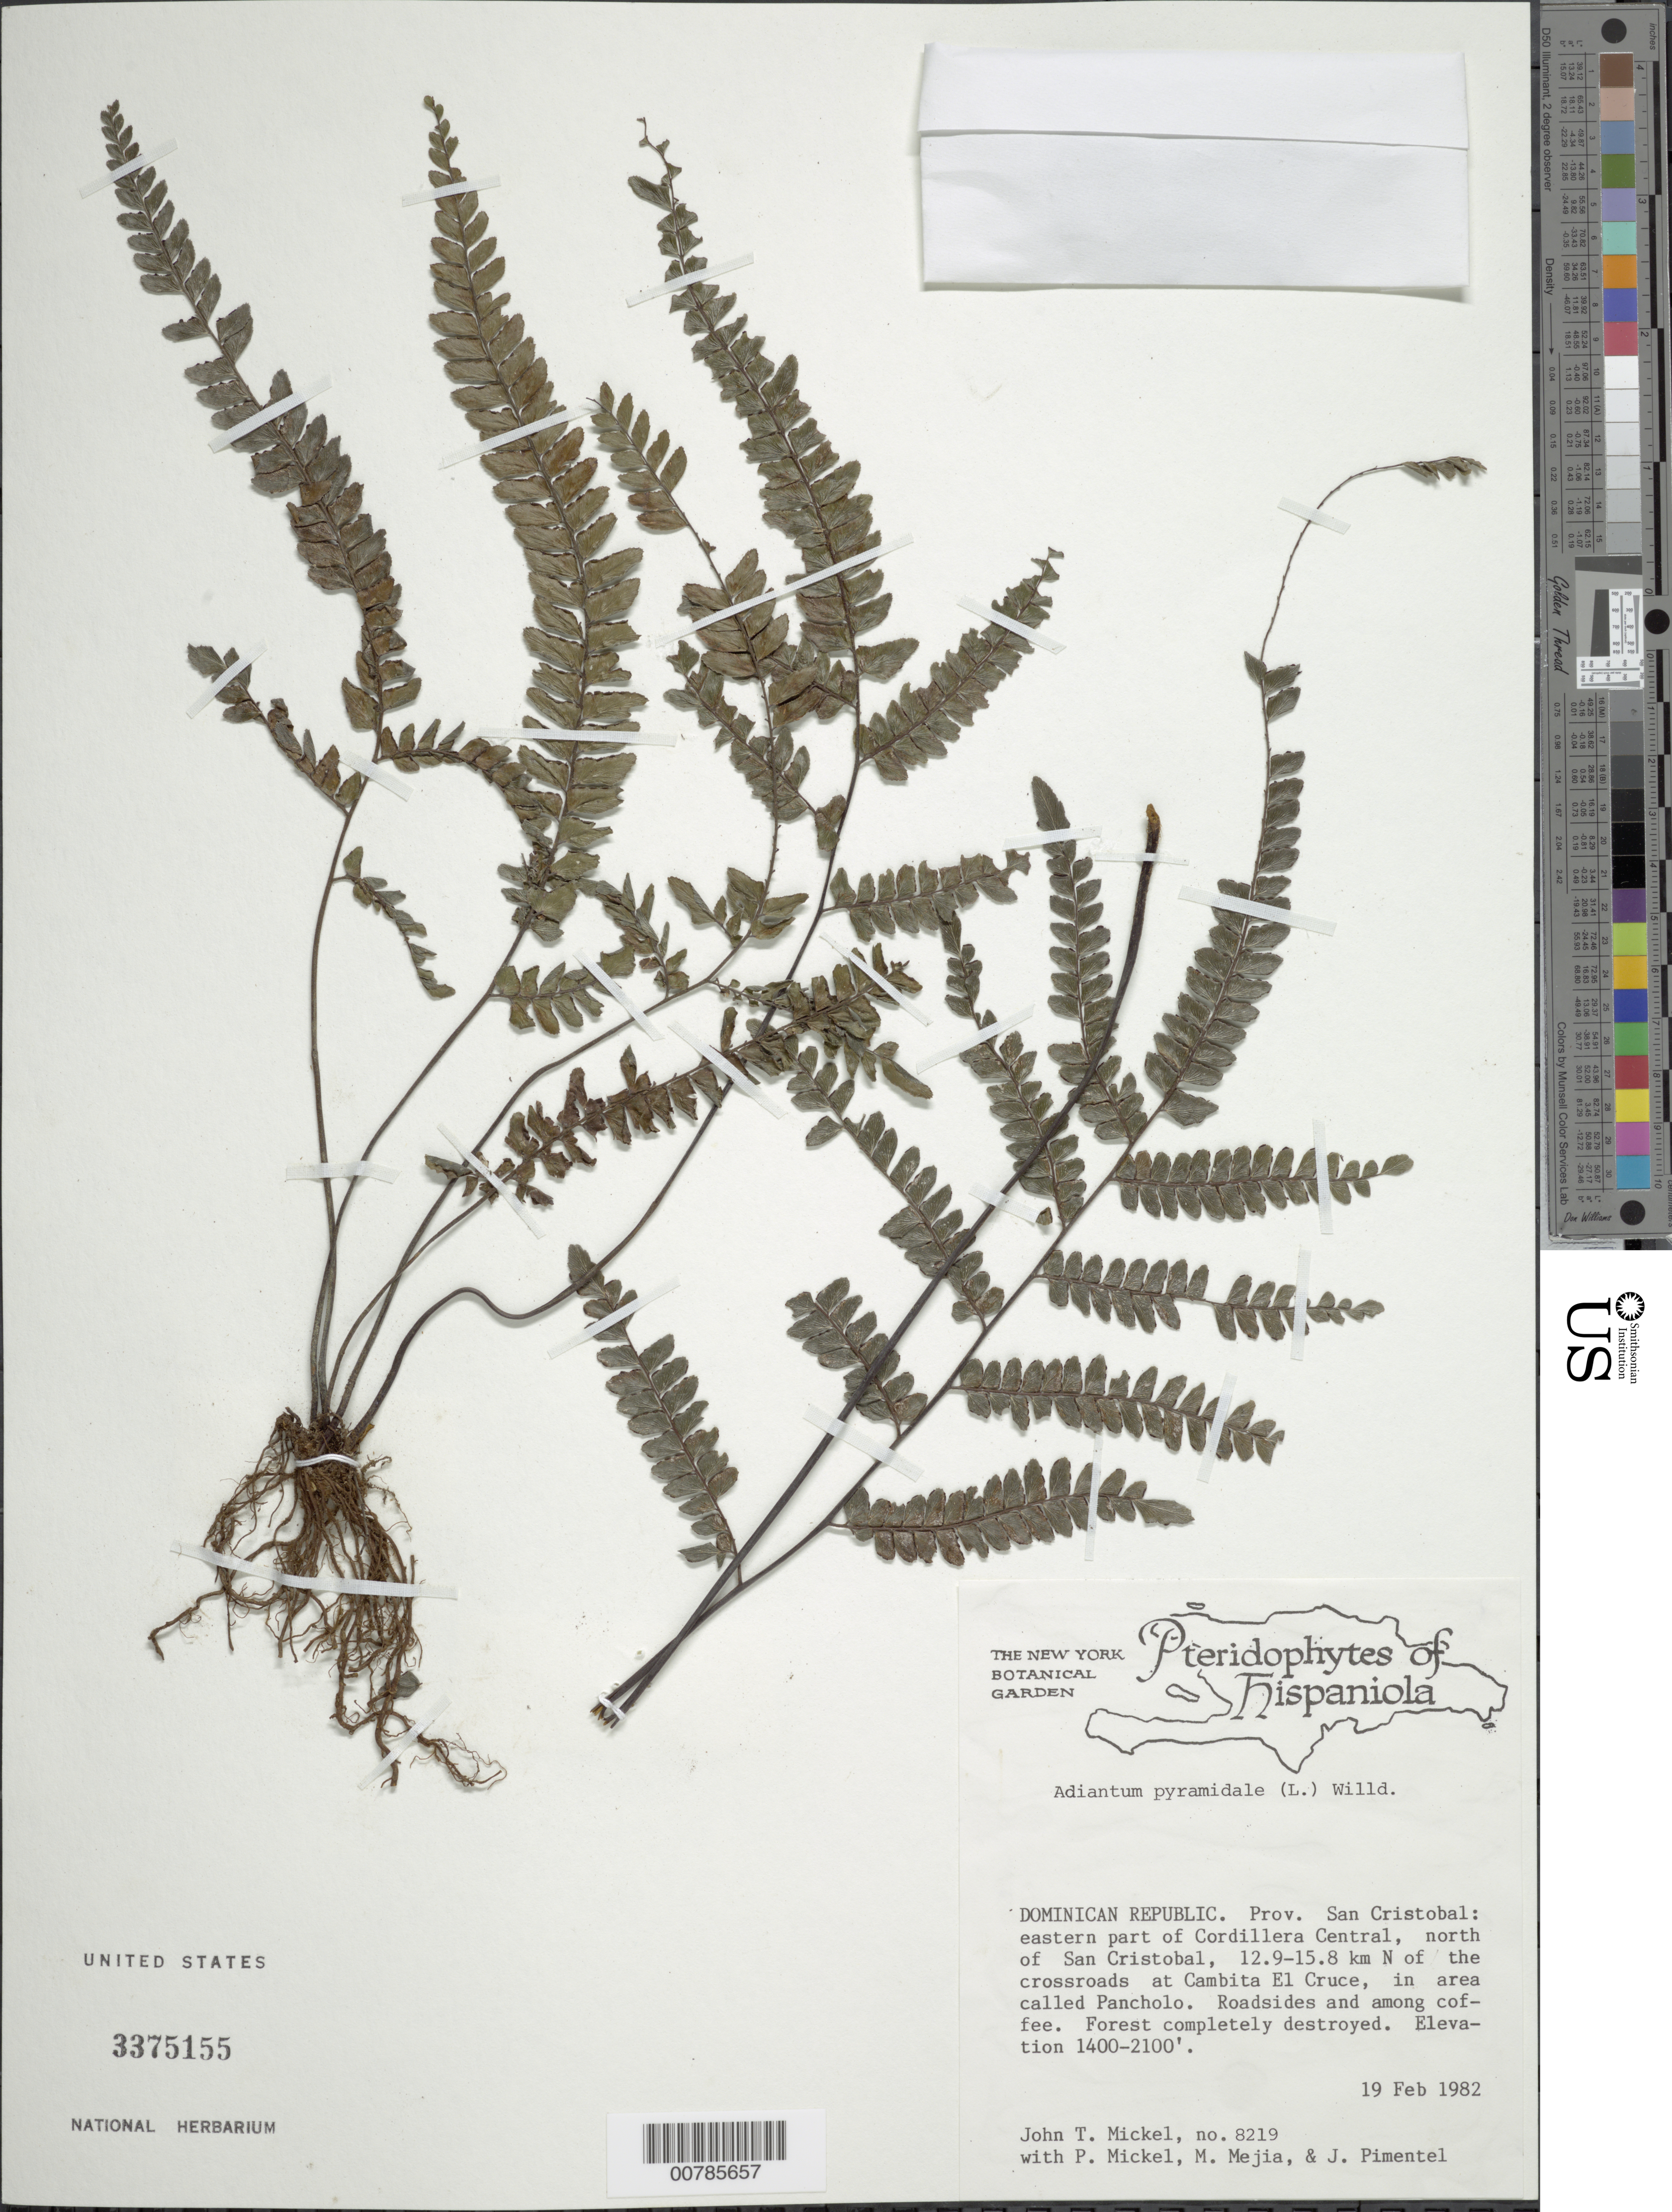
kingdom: Plantae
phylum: Tracheophyta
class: Polypodiopsida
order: Polypodiales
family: Pteridaceae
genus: Adiantum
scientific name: Adiantum pyramidale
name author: (L.) Willd.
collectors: J. T. Mickel, P. Mickel, M. Mejia & J. Pimentel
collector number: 8219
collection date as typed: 19 Feb 1982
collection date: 1982-02-19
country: Dominican Republic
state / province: San Cristobal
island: Hispaniola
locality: Cordillera Central, N of San Cristobal, 12.9-15.8 km N of crossroads at Cambita El Cruce, in area called Pancholo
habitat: Roadsides and among coffee; forest completely destroyed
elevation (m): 427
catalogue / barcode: US 3375155